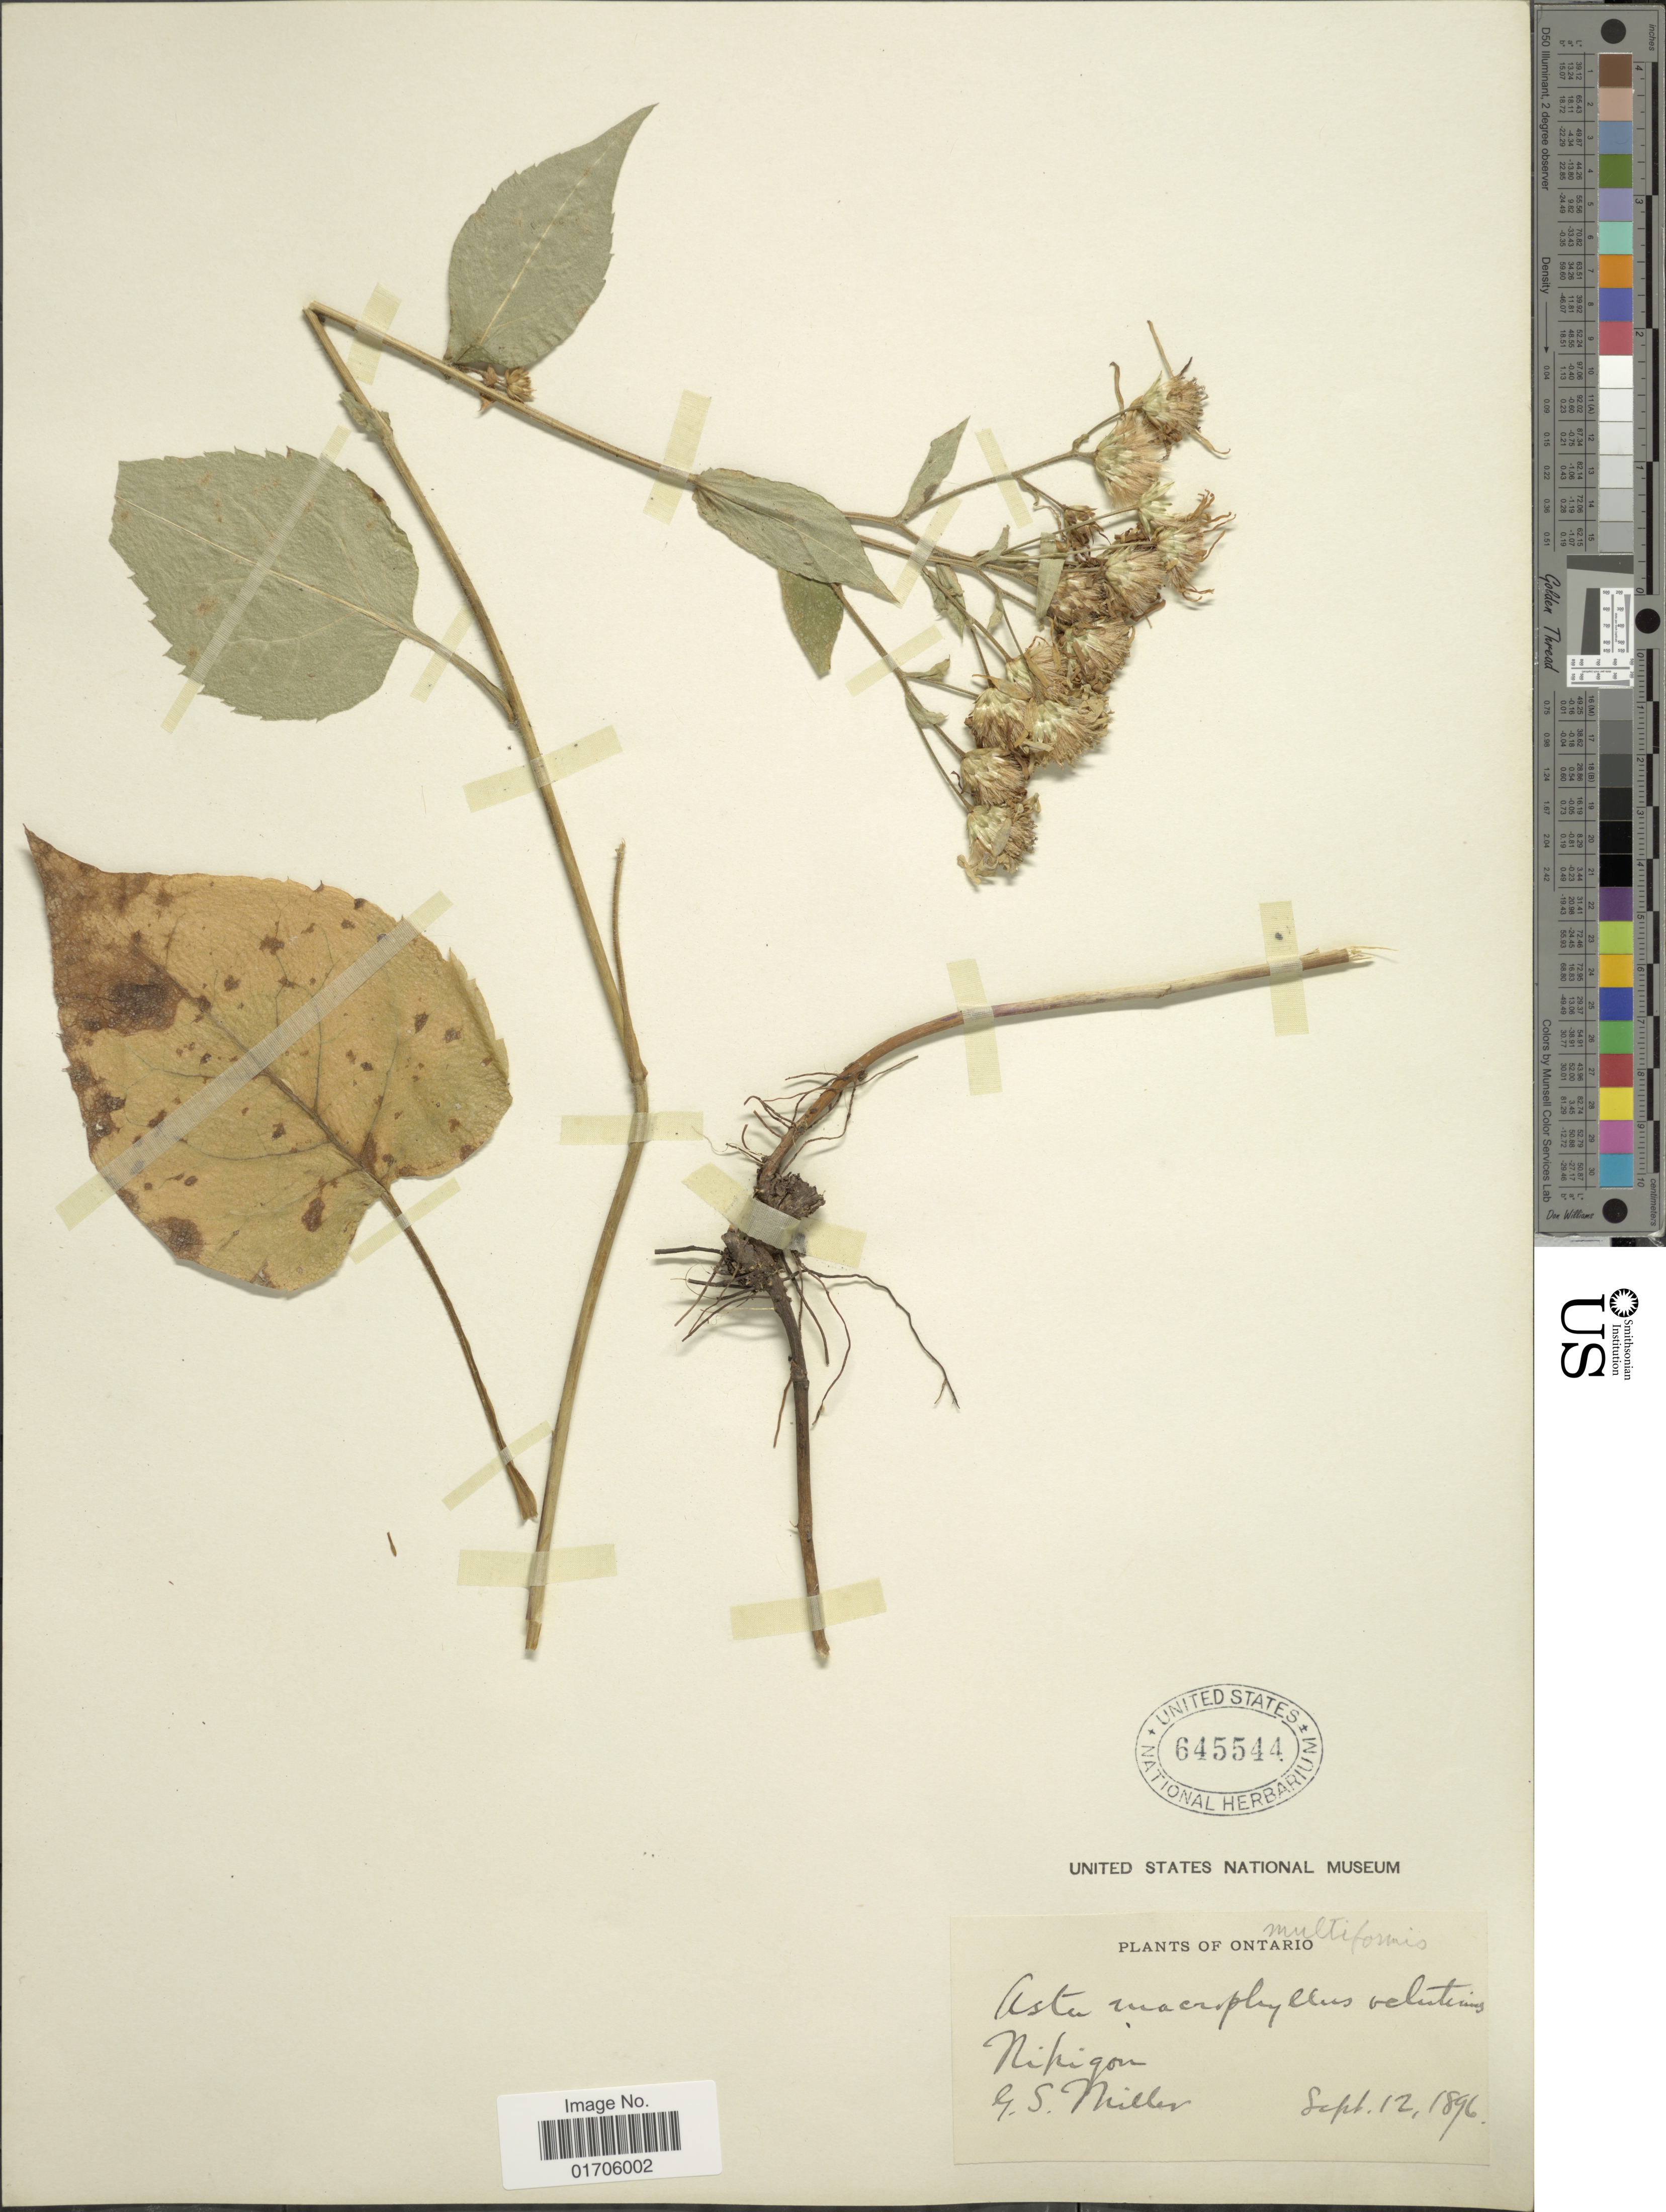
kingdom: Plantae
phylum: Tracheophyta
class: Magnoliopsida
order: Asterales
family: Asteraceae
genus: Eurybia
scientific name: Eurybia sp.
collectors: G. S. Miller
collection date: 1896-09-12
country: Canada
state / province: Ontario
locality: Ontario. Nipigon.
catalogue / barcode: US 645544